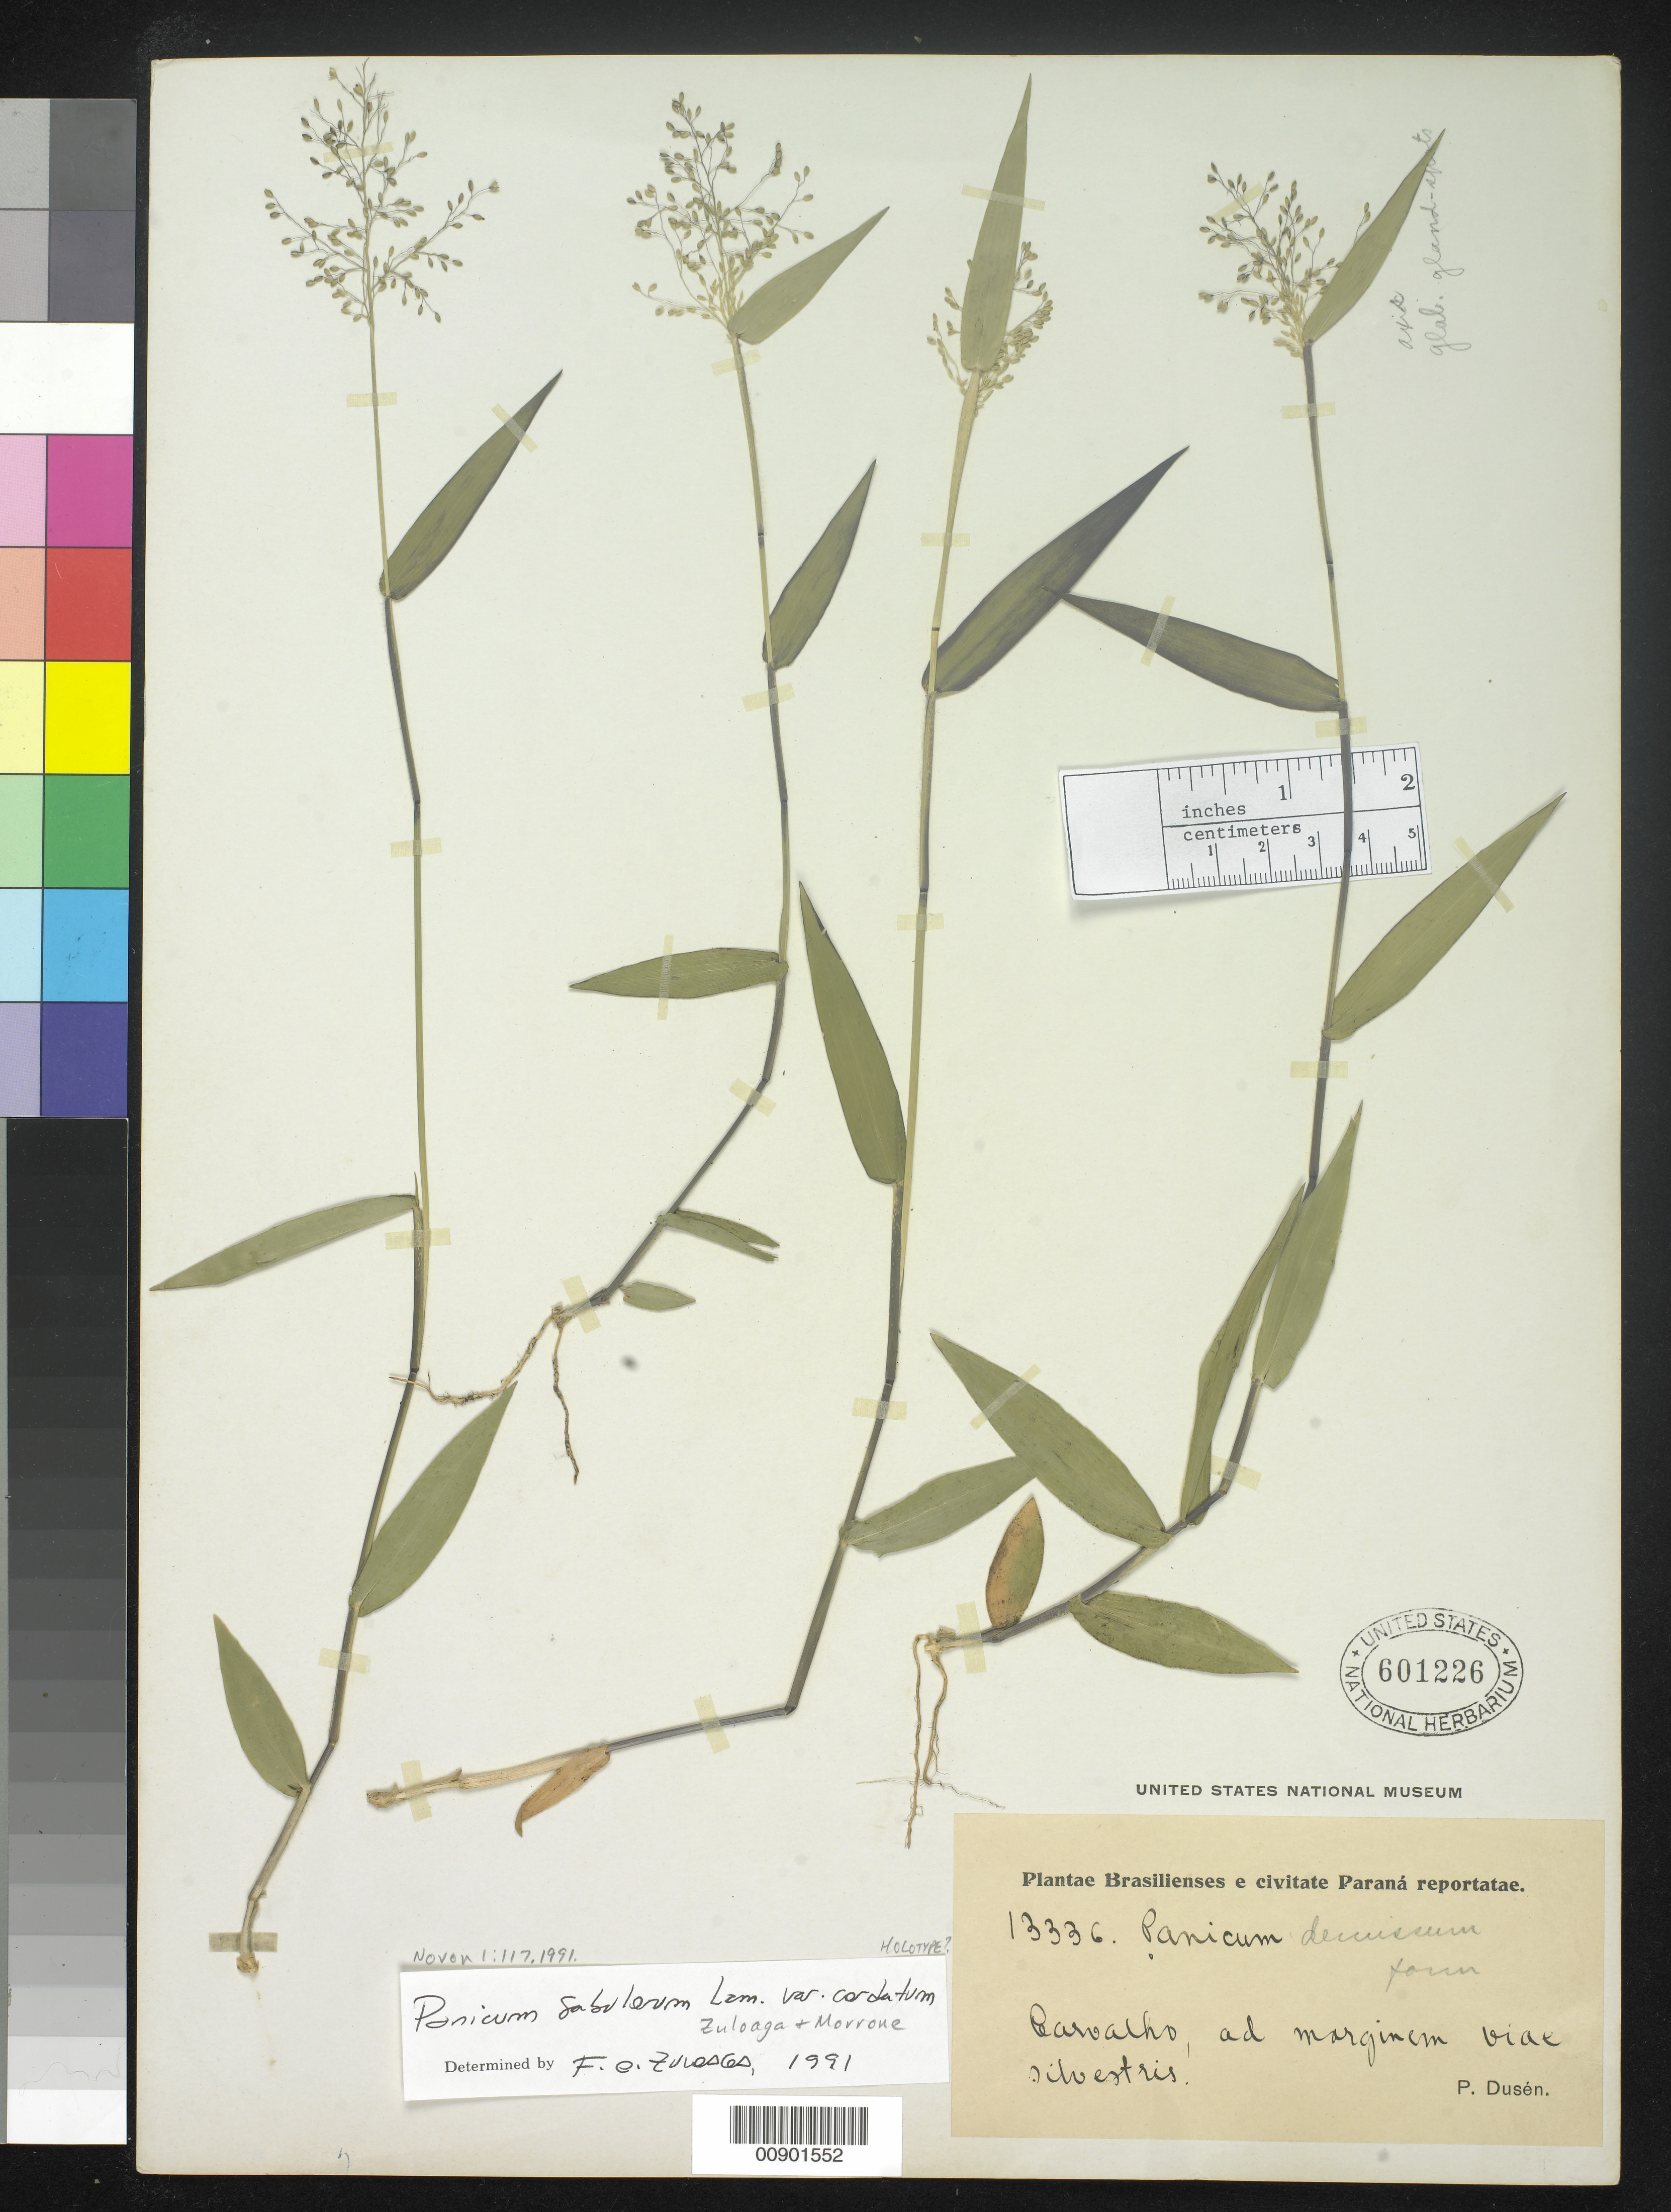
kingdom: Plantae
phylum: Tracheophyta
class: Liliopsida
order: Poales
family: Poaceae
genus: Panicum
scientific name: Panicum sabulorum var. cordatum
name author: Zuloaga & Morrone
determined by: Zuloaga, F. O.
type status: Holotype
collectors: P. Dusén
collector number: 13336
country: Brazil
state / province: Paraná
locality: Carvalho, ad marginem viae silvestris.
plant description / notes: This sheet is presumably the holotype but although seen by Zuloaga is not annotated as such, and holotype is not cited by US sheet number in protologue.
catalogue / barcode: US 601226